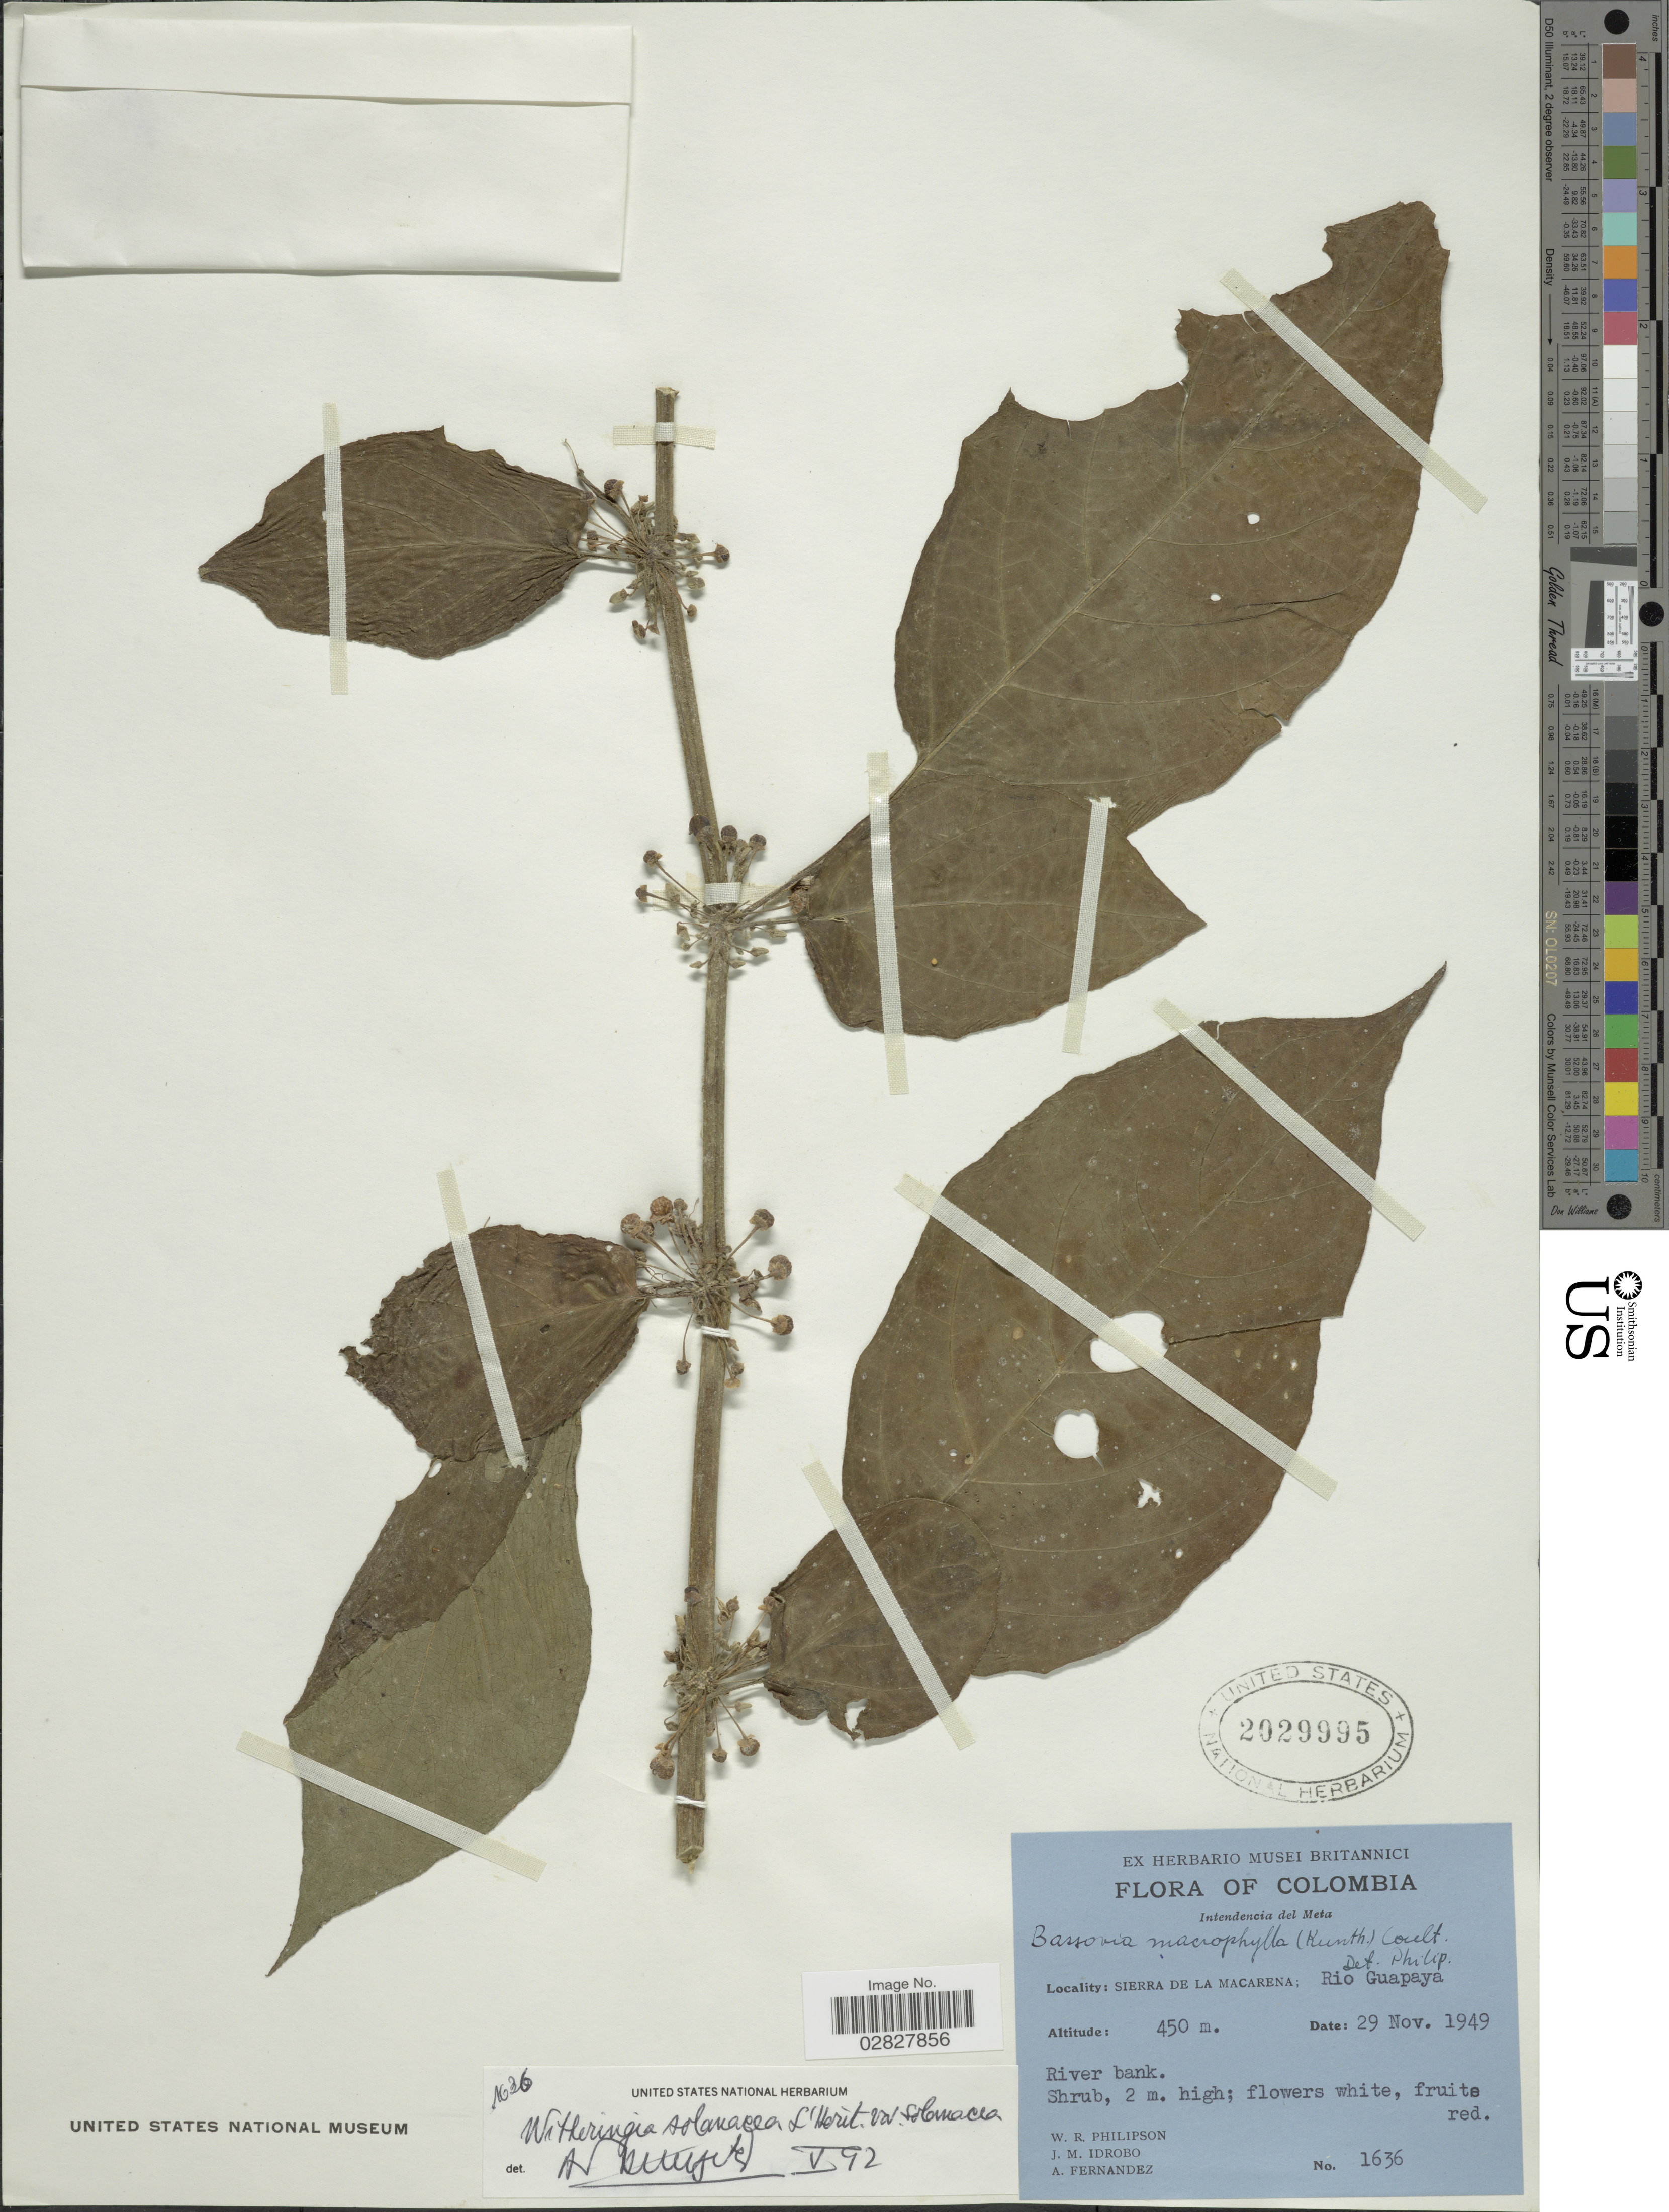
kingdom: Plantae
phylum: Tracheophyta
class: Magnoliopsida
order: Solanales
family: Solanaceae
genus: Witheringia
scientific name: Witheringia solanacea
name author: L'Hér.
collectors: W. R. Philipson, J. M. Idrobo & A. Fernandez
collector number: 1636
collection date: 1949-11-29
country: Colombia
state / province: Meta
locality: Intendencia del Meta, Sierra De La Macarena; Rio Guapaya, River bank.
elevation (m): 450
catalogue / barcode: US 2029995